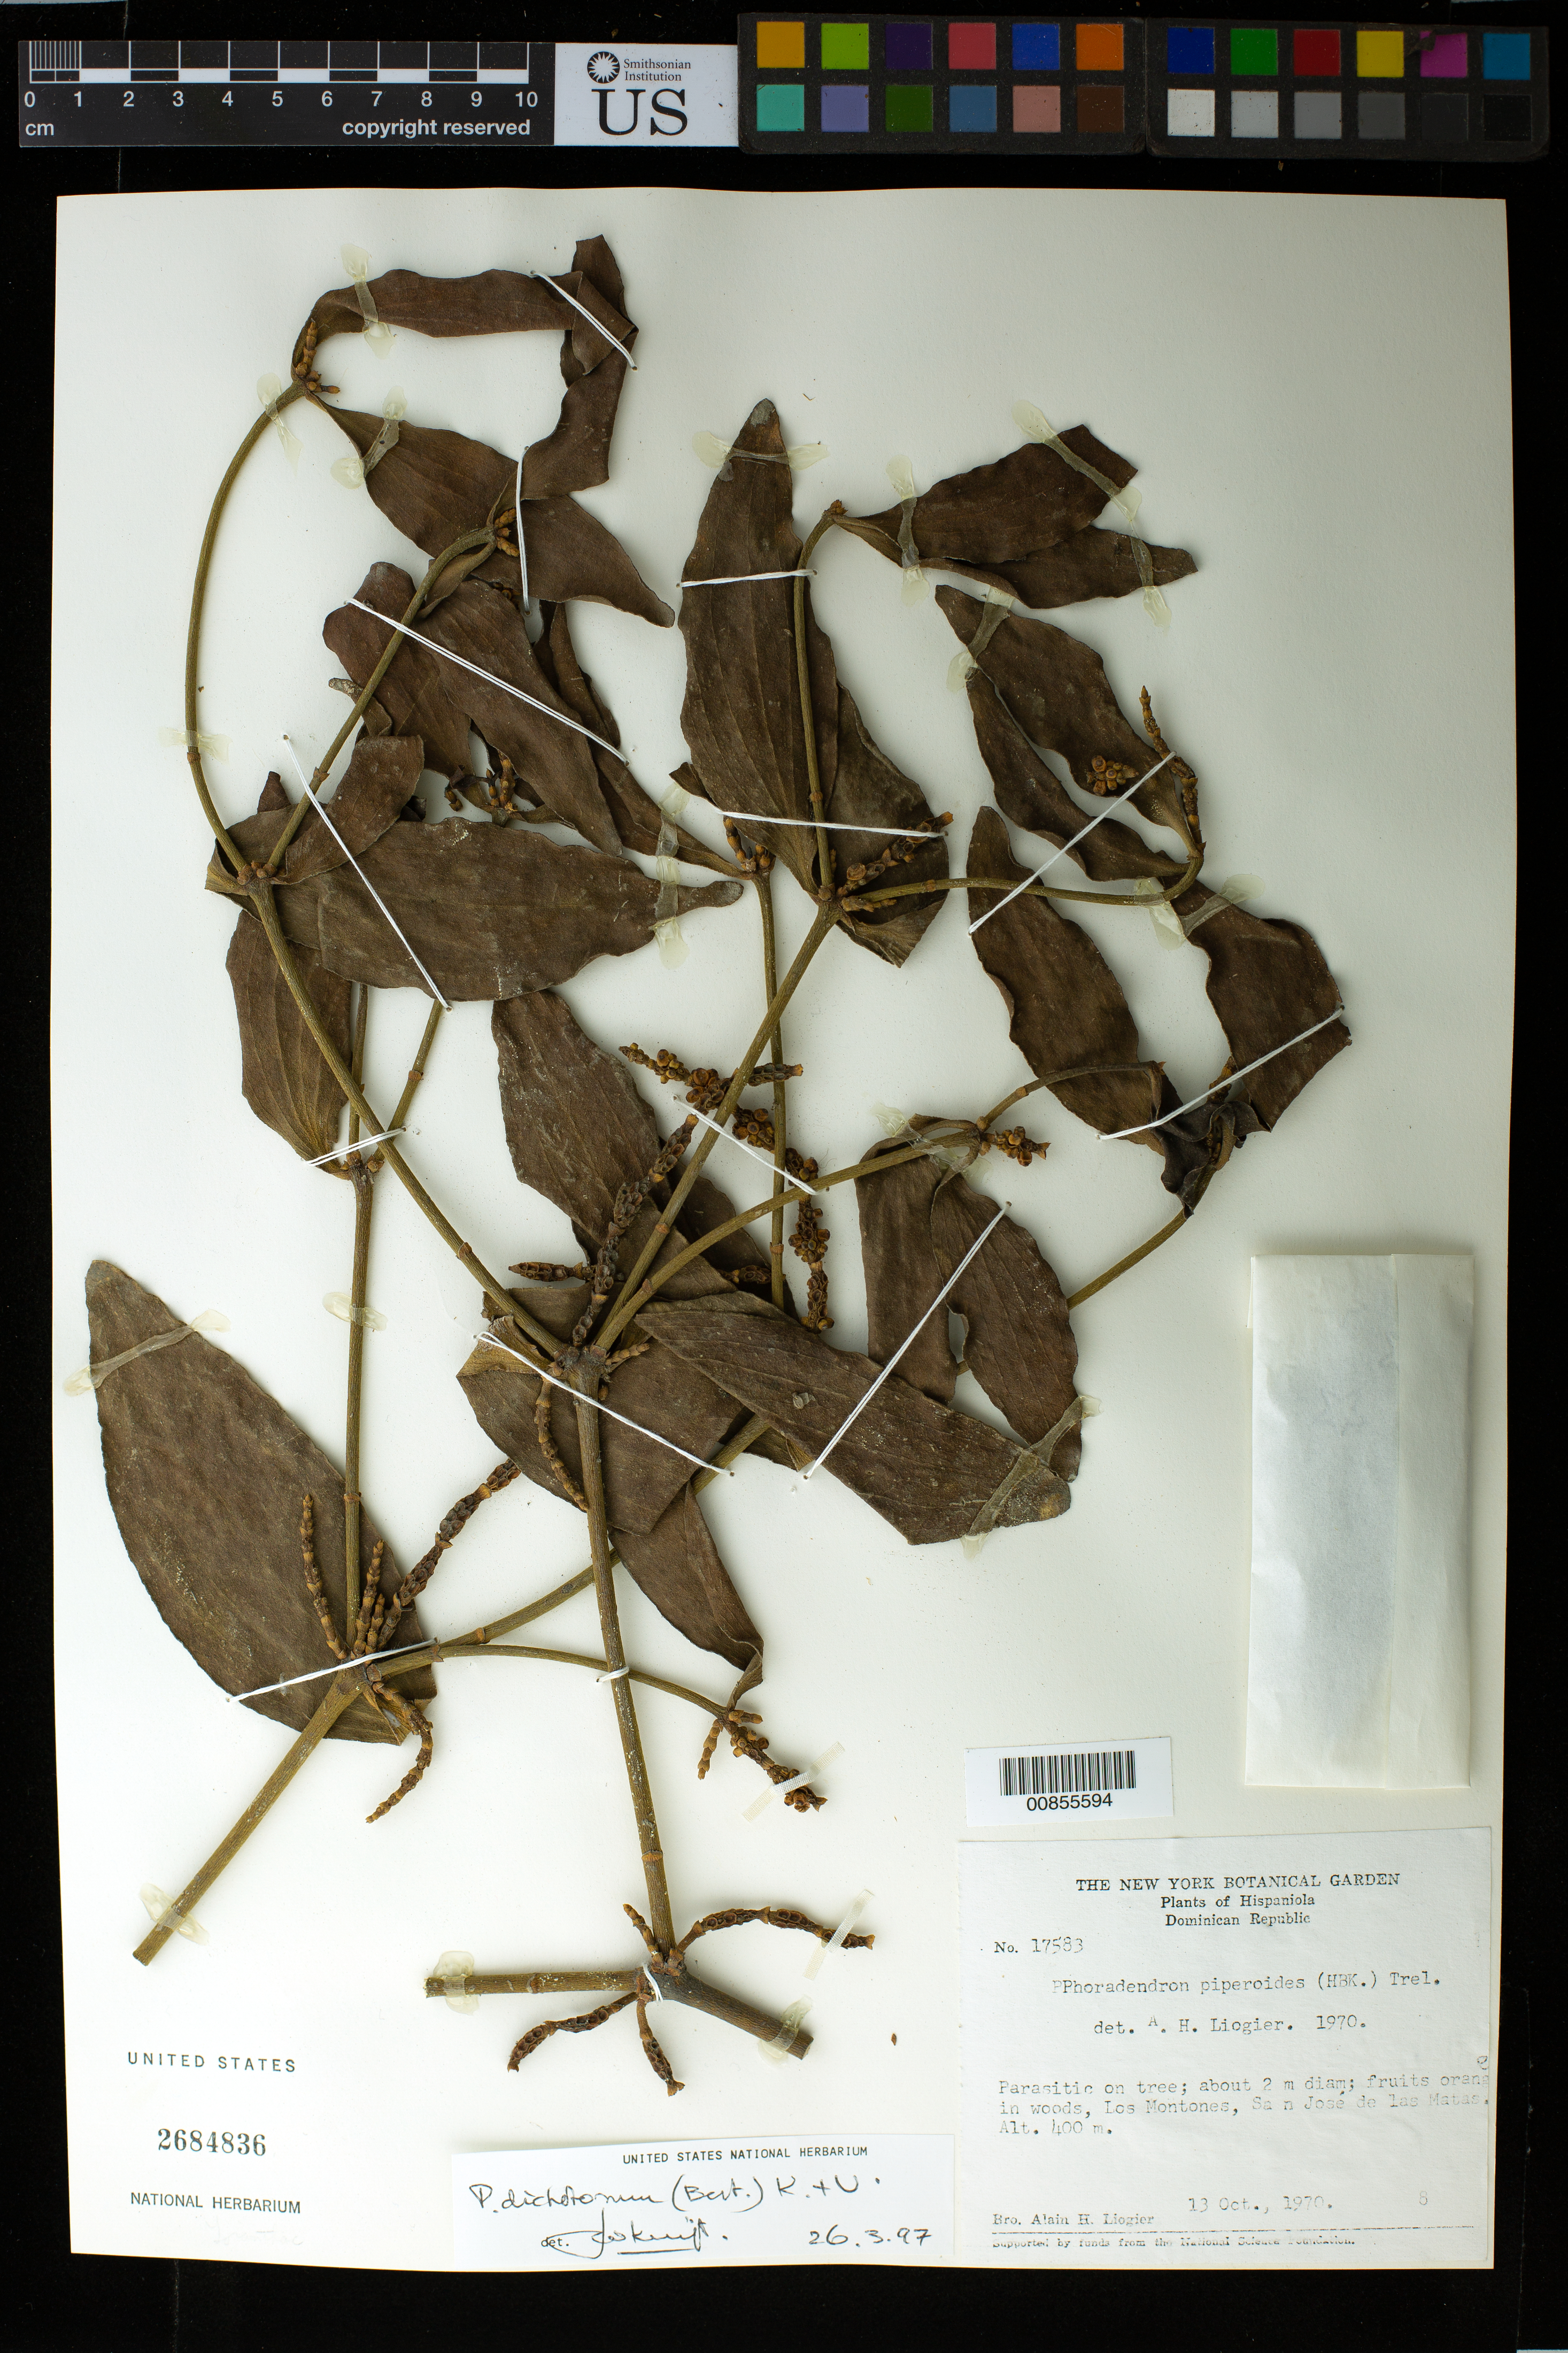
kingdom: Plantae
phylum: Tracheophyta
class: Magnoliopsida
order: Santalales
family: Viscaceae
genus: Phoradendron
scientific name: Phoradendron berteroanum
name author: (DC.) Nutt.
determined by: Kuijt, Job, (CANADA)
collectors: A. H. Liogier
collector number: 17583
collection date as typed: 13 Oct 1970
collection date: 1970-10-13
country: Dominican Republic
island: Hispaniola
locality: Los Montones, San José de las Matas.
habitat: On tree; about 2 m diam. In woods.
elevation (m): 400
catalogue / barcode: US 2684836